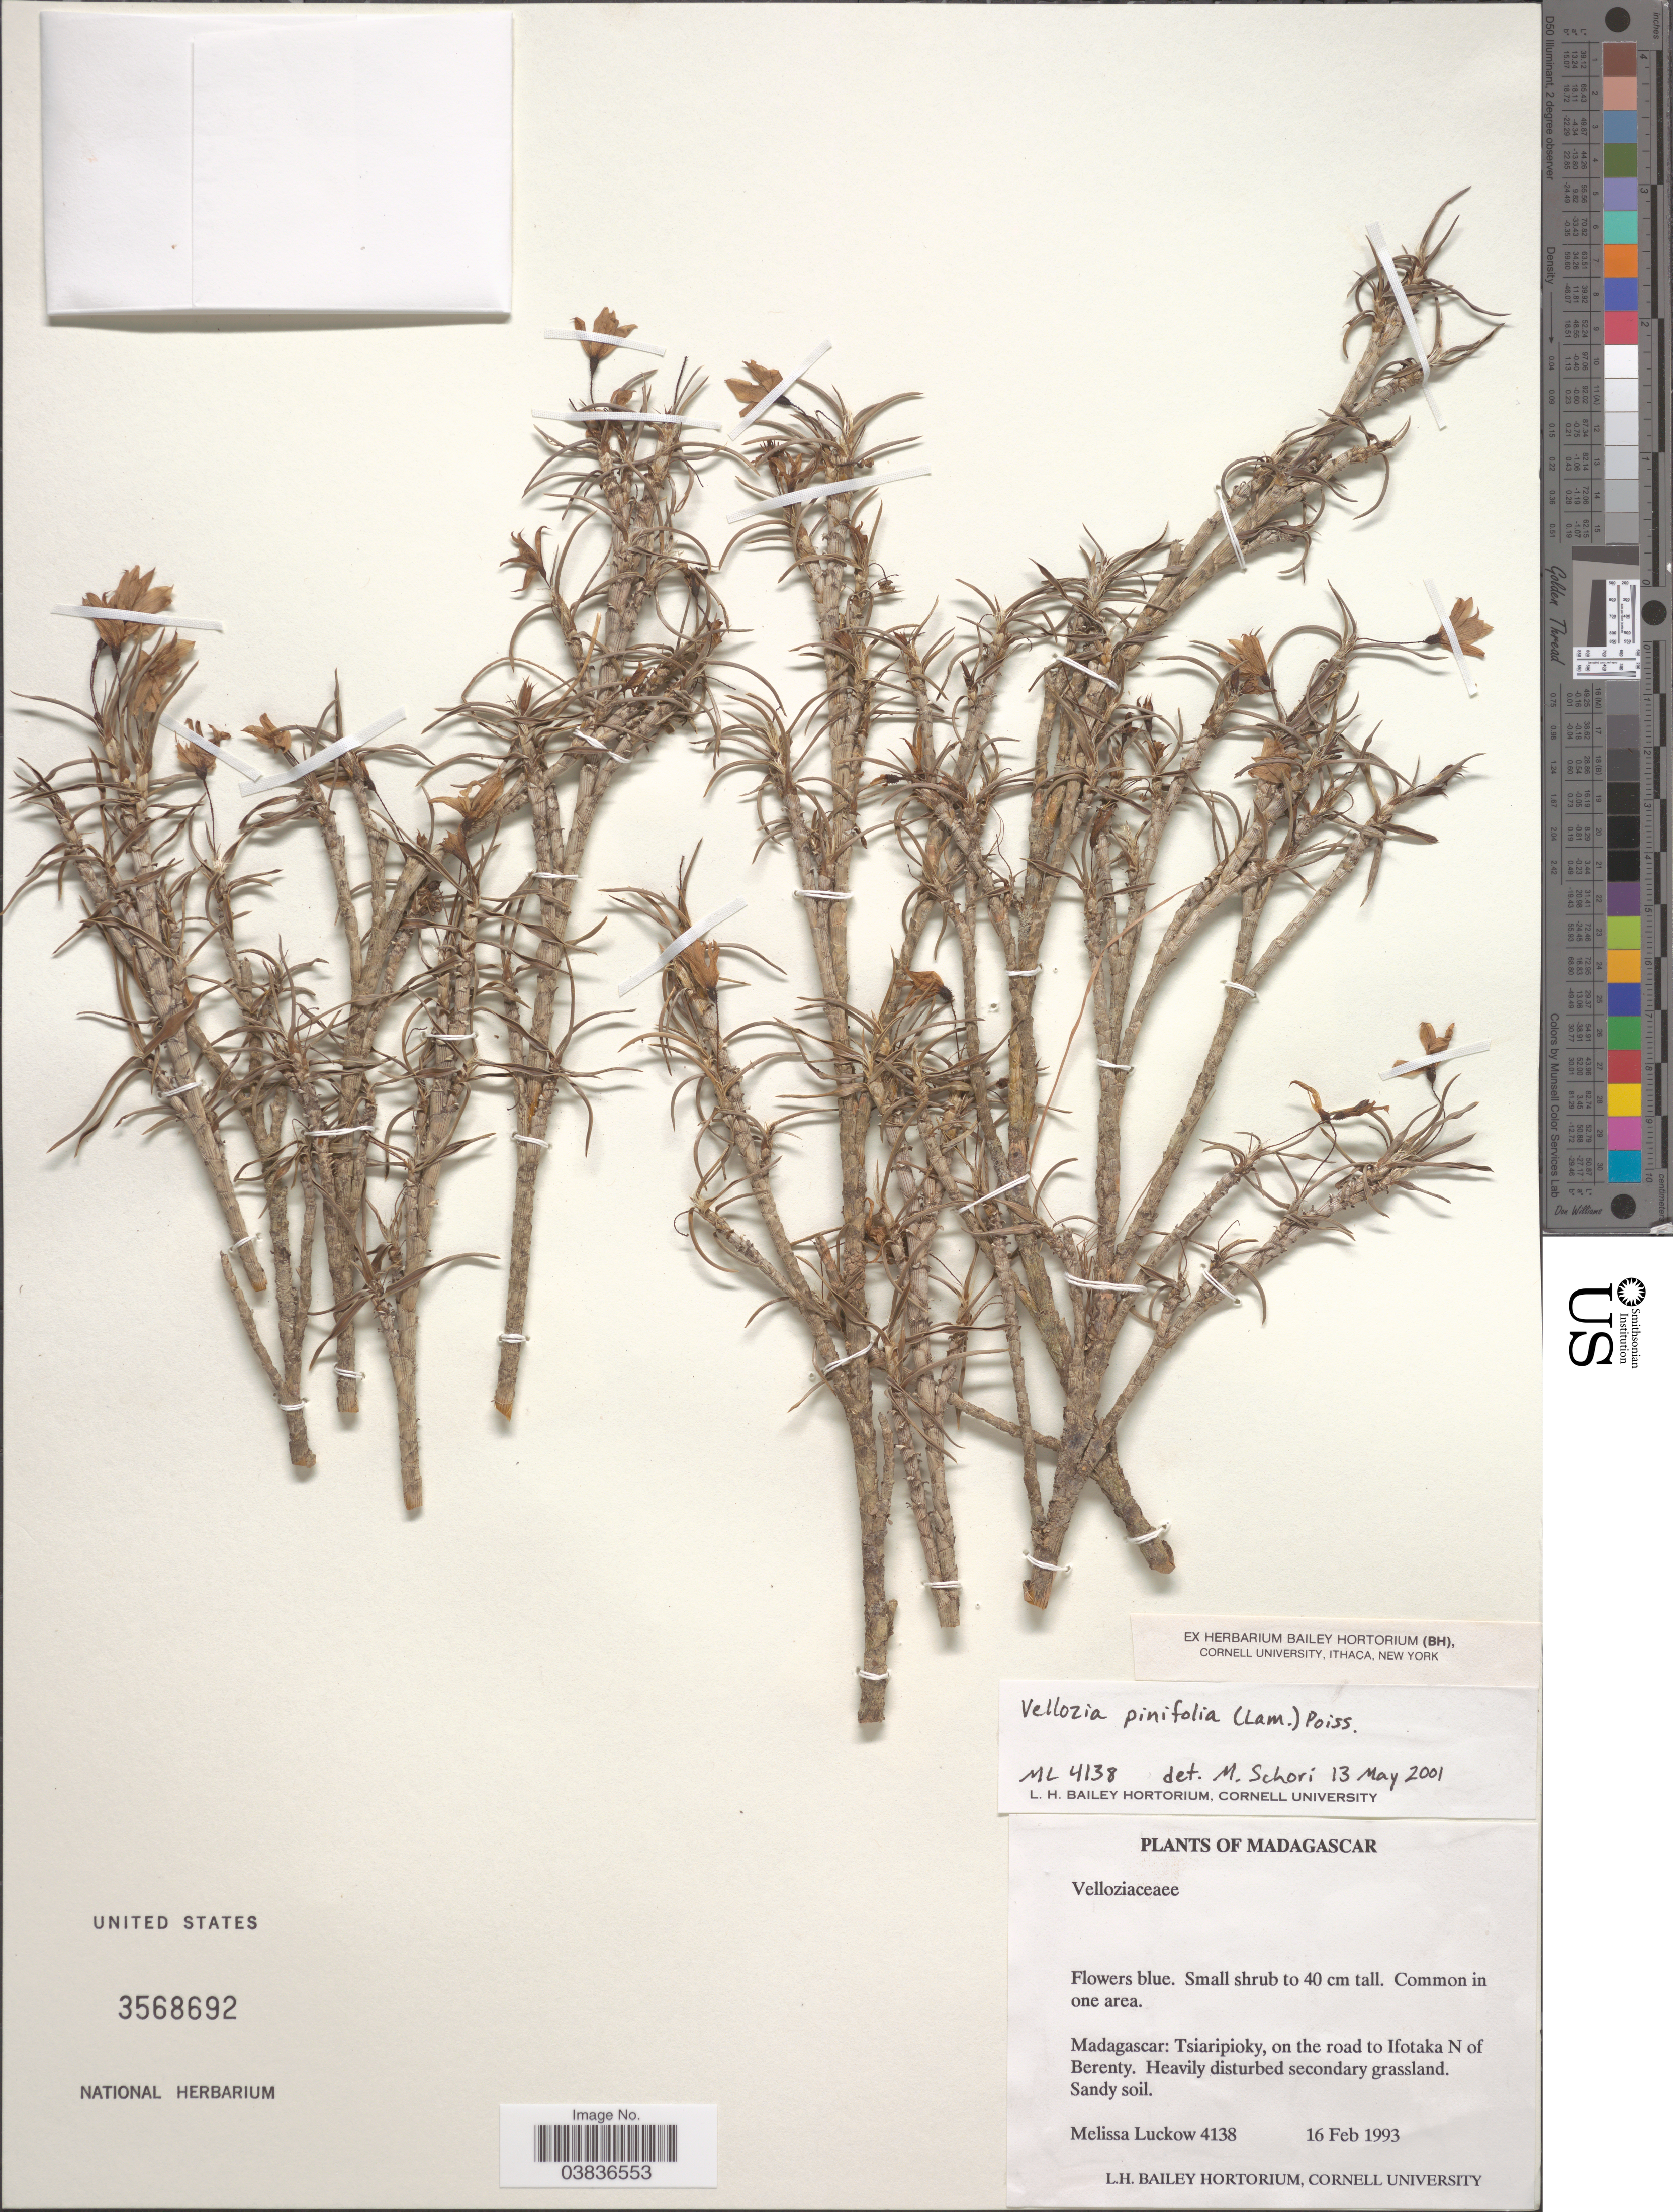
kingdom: Plantae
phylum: Tracheophyta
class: Liliopsida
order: Pandanales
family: Velloziaceae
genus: Xerophyta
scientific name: Xerophyta pinifolia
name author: Lam. ex Poir.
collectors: M. A. Luckow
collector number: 4138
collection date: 1993-02-16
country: Madagascar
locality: Tsiaripioky, on the road to Ifotaka N of Berenty.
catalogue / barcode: US 3568692